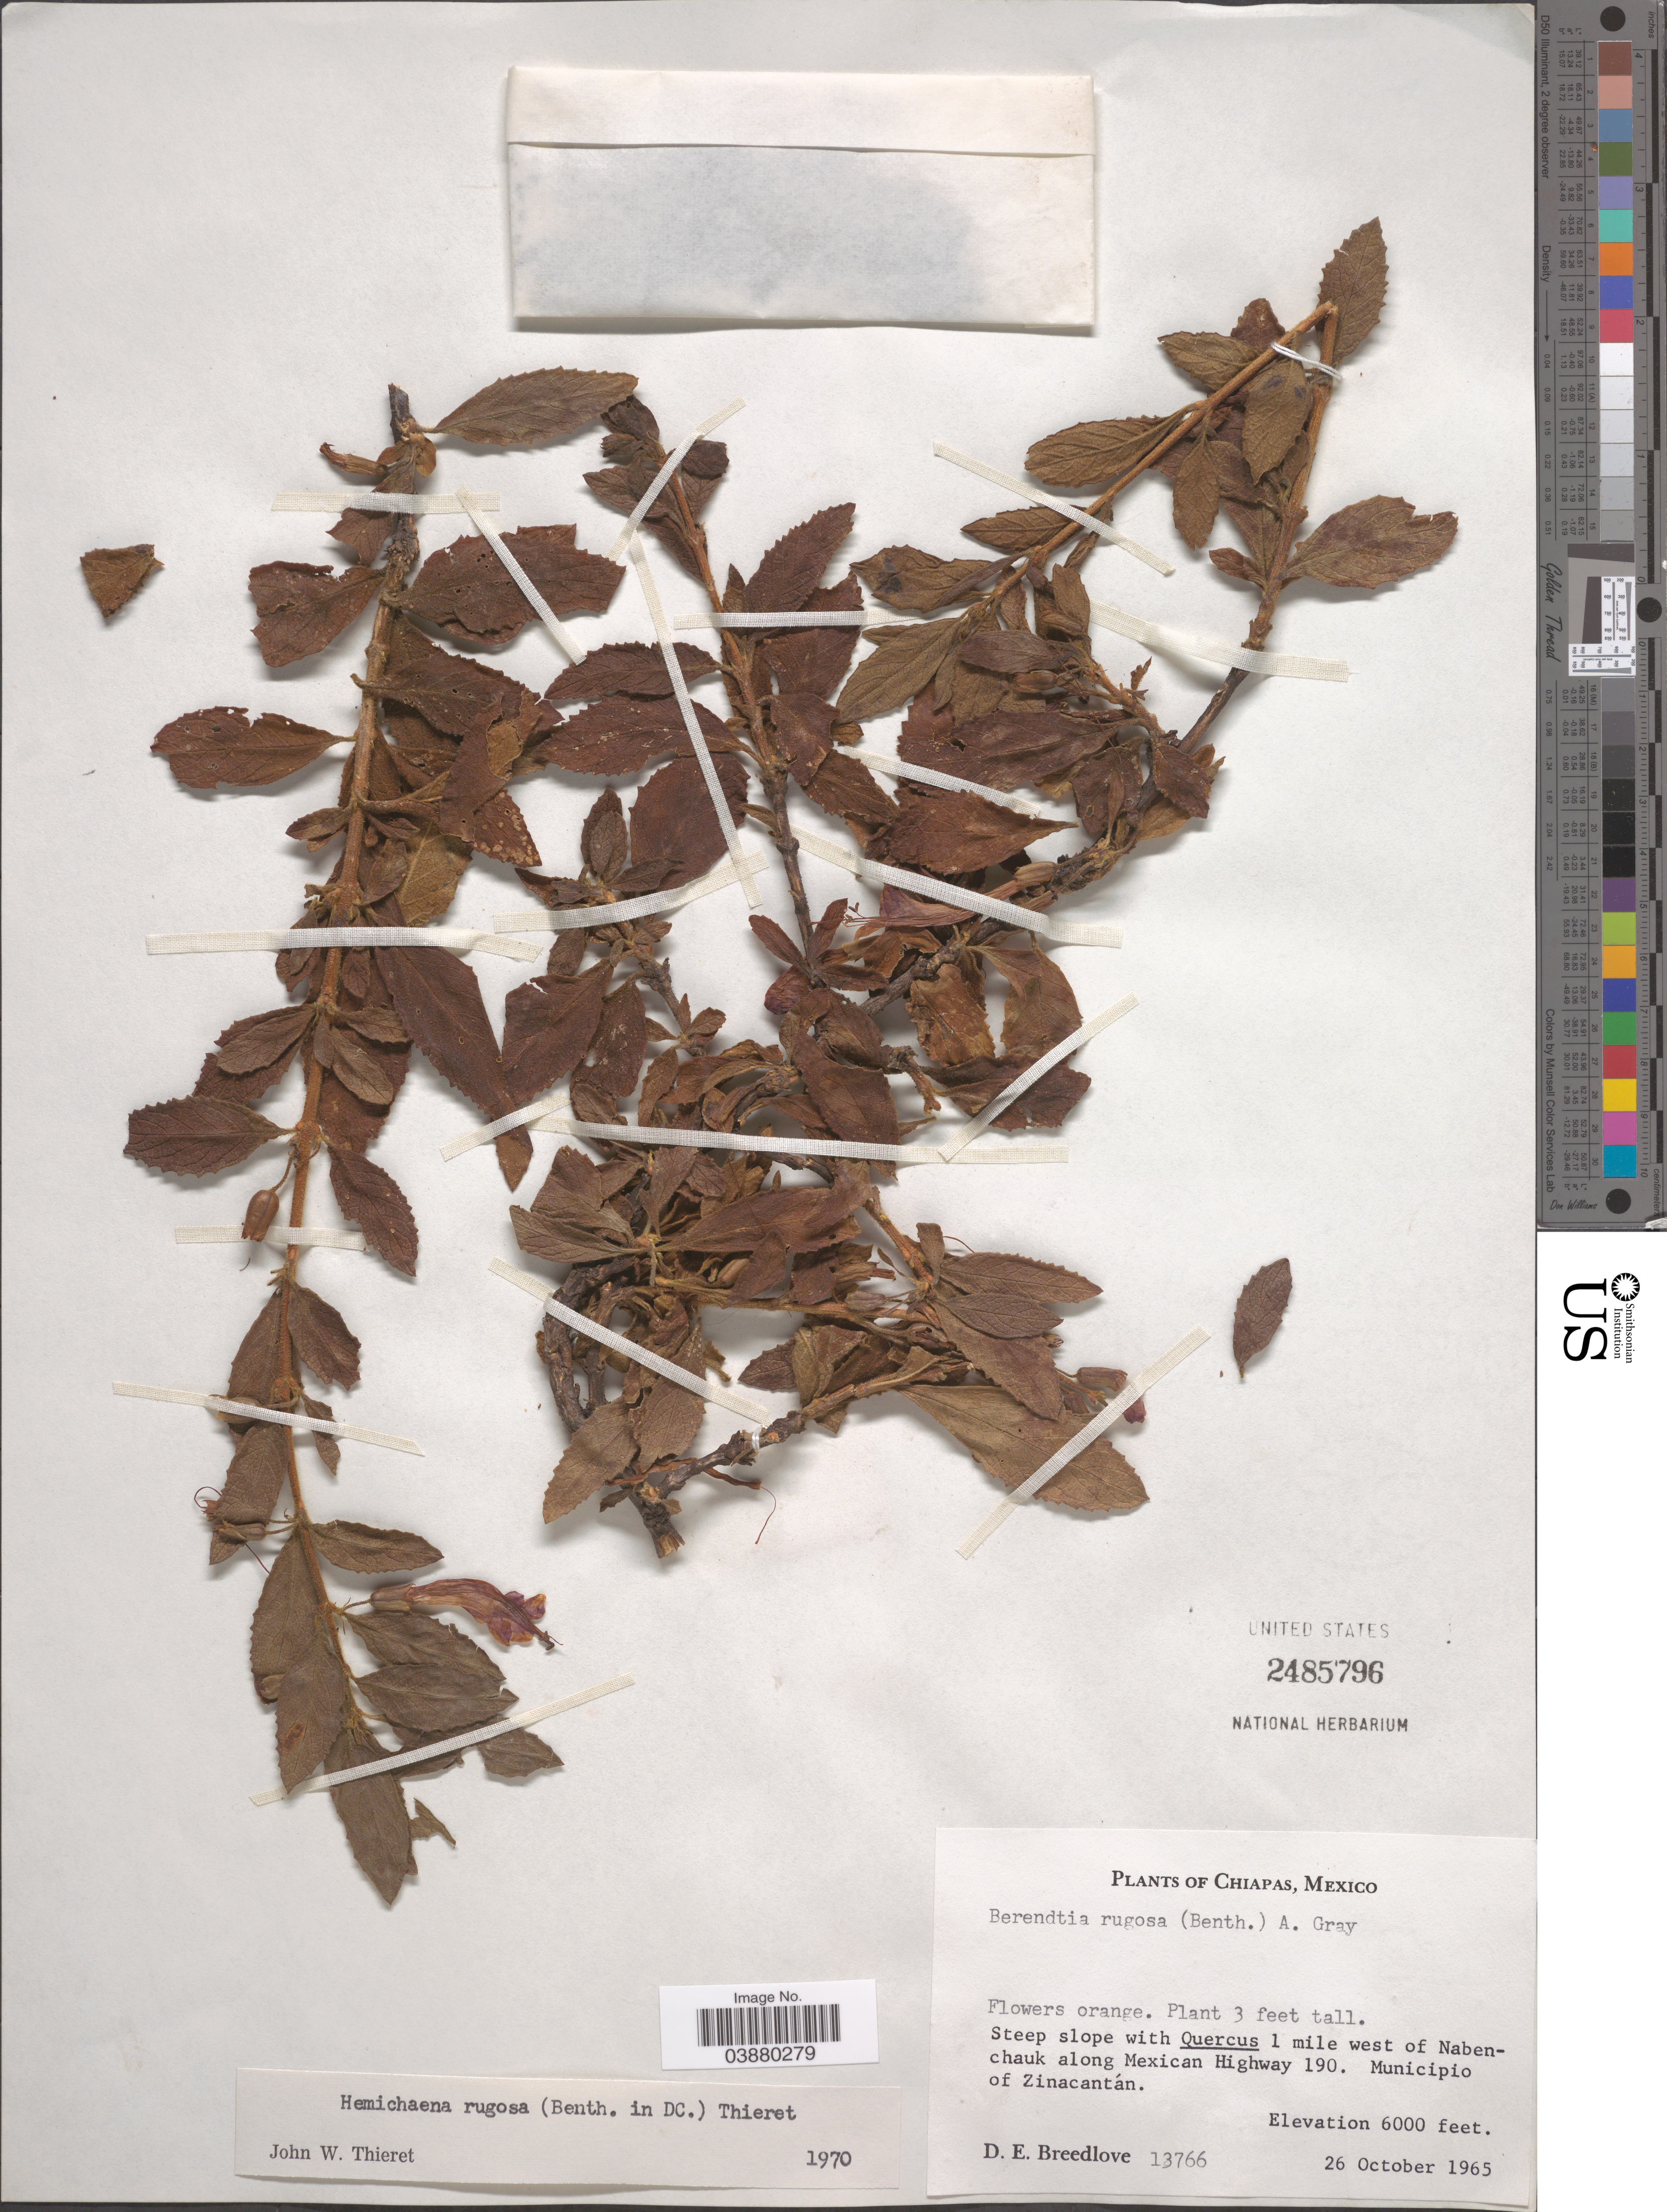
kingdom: Plantae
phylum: Tracheophyta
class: Magnoliopsida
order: Lamiales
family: Phrymaceae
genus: Hemichaena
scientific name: Hemichaena rugosa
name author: (Benth.) Thieret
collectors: D. E. Breedlove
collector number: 13766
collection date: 1965-10-26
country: Mexico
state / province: Chiapas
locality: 1 mile west of Nabenchauk along Mexican Highway 190. Municipio of Zinacantán.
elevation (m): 1829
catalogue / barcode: US 2485796